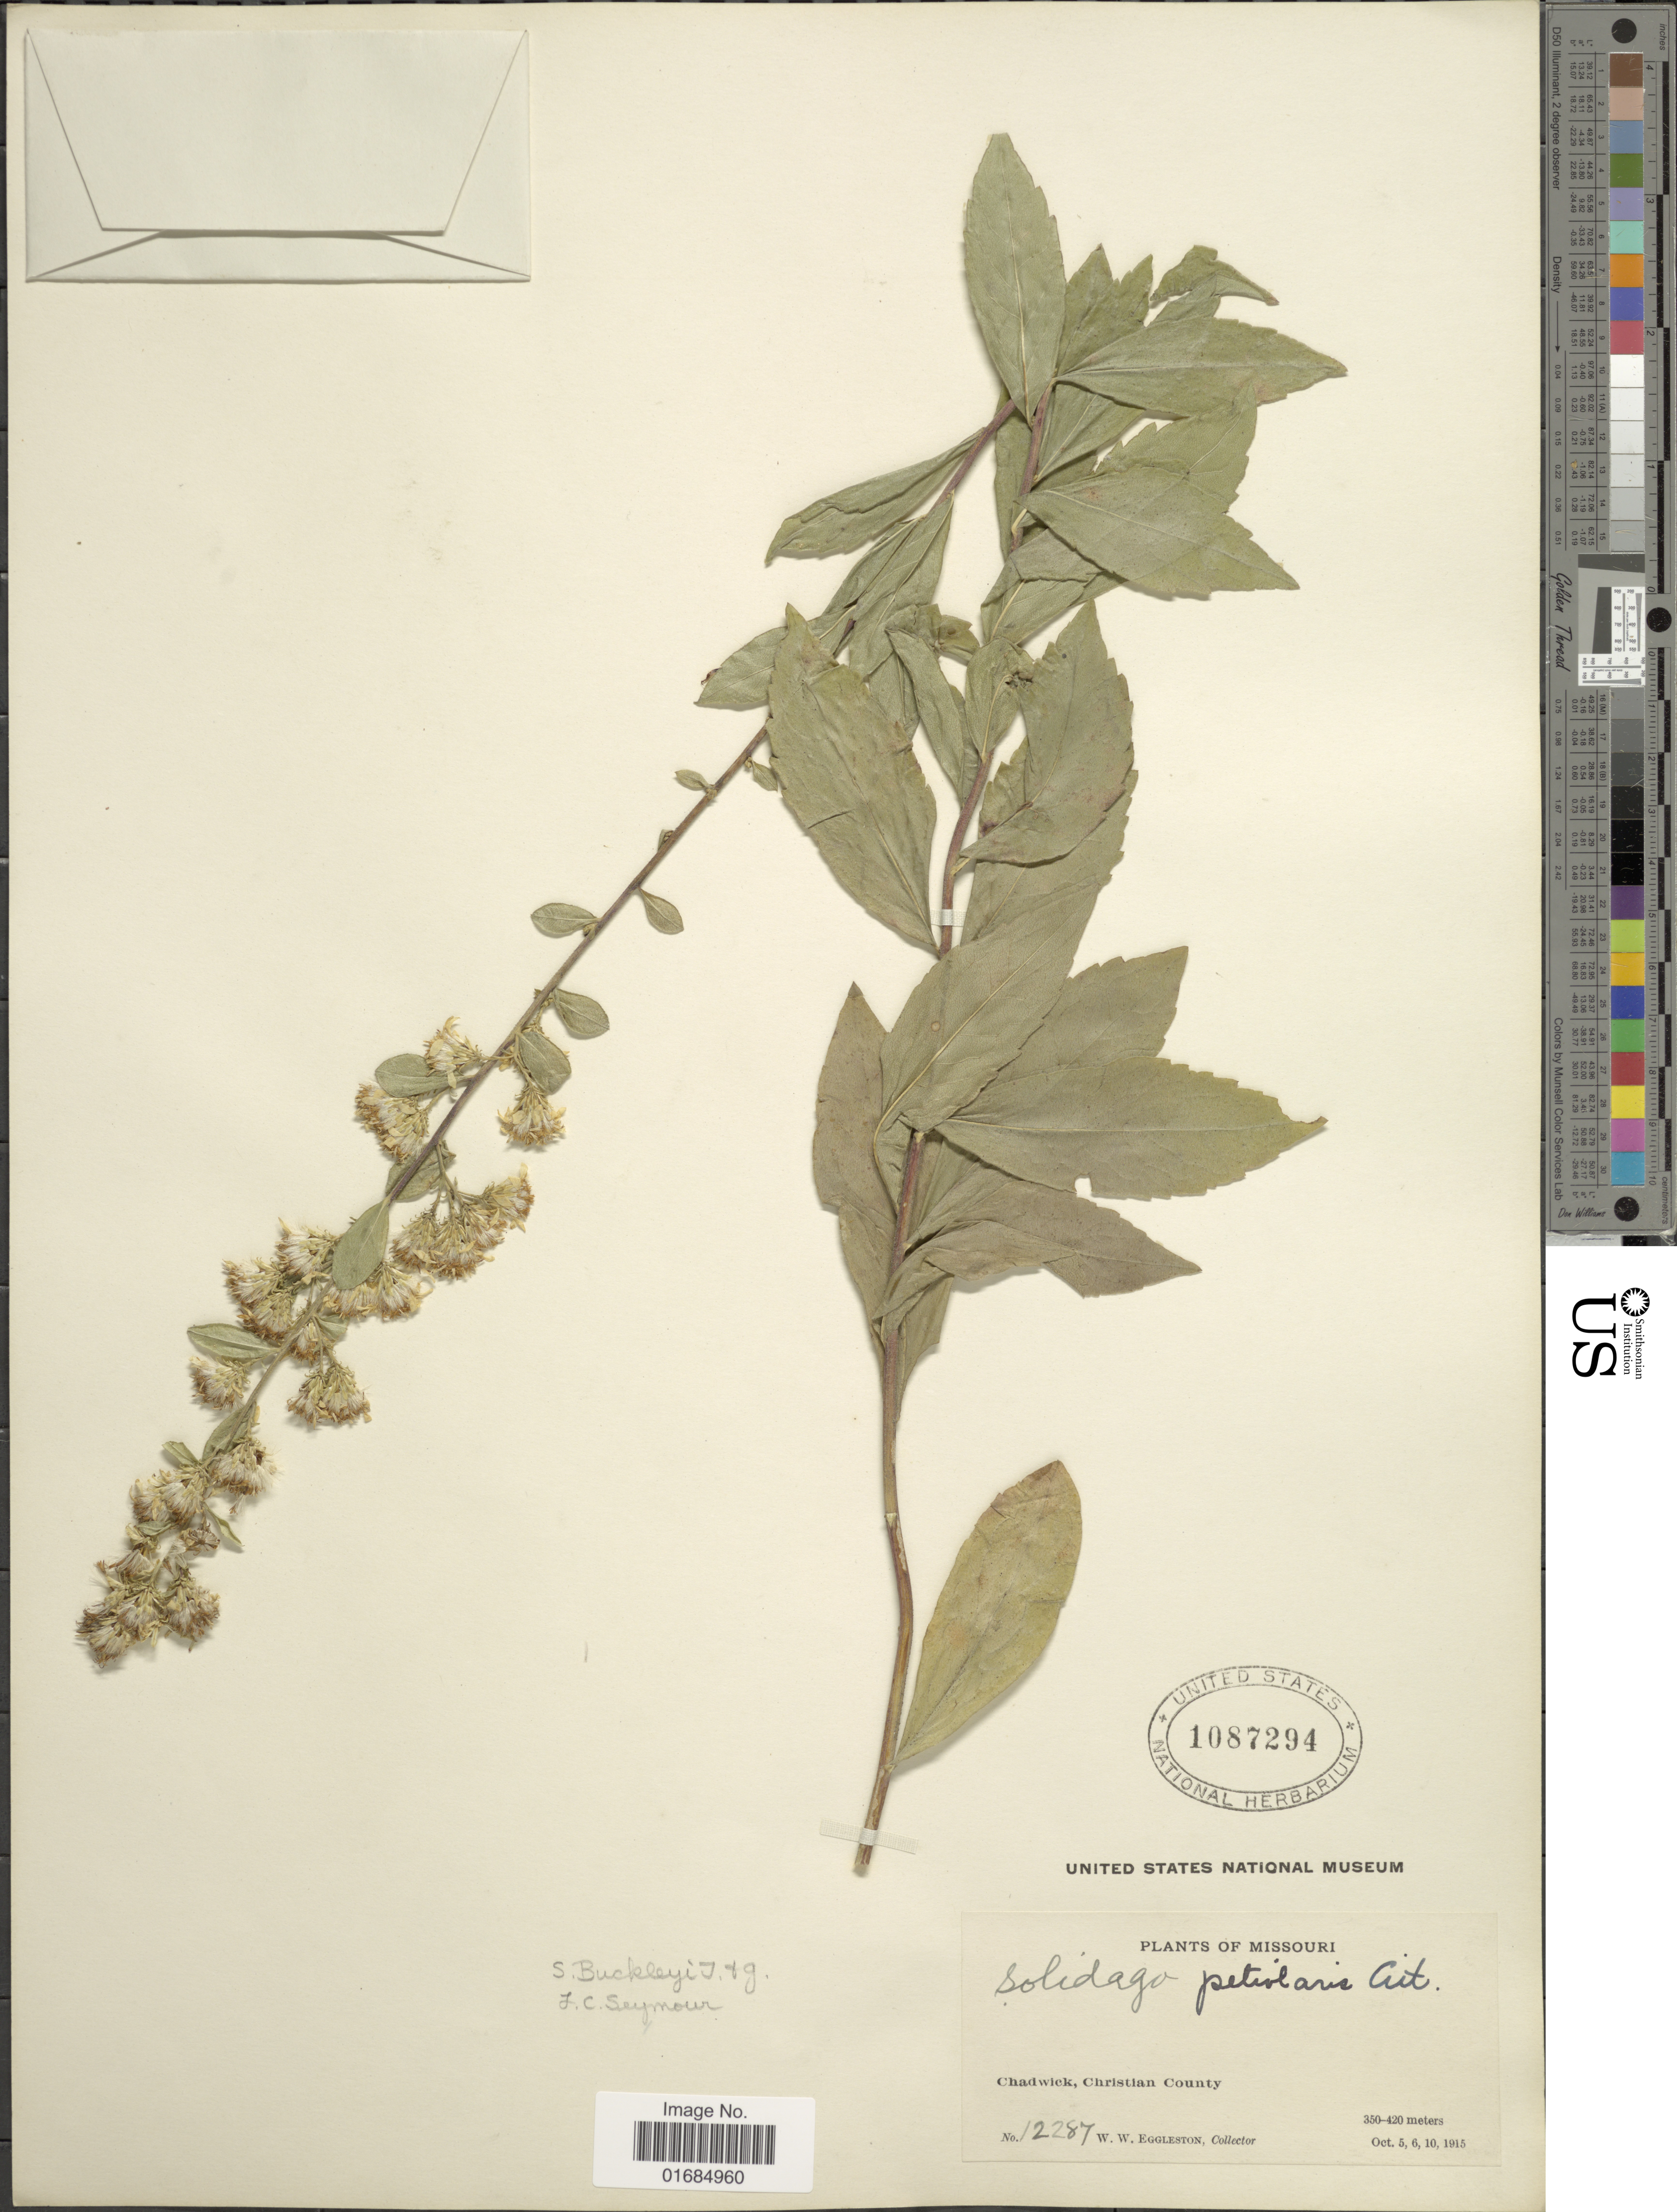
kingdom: Plantae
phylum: Tracheophyta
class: Magnoliopsida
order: Asterales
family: Asteraceae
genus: Solidago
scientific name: Solidago buckleyi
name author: Torr. & A. Gray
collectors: W. W. Eggleston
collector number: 12287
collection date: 1915-10-05/1915-10-10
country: United States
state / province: Missouri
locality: Chadwick, Christian County.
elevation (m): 350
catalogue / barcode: US 1087294